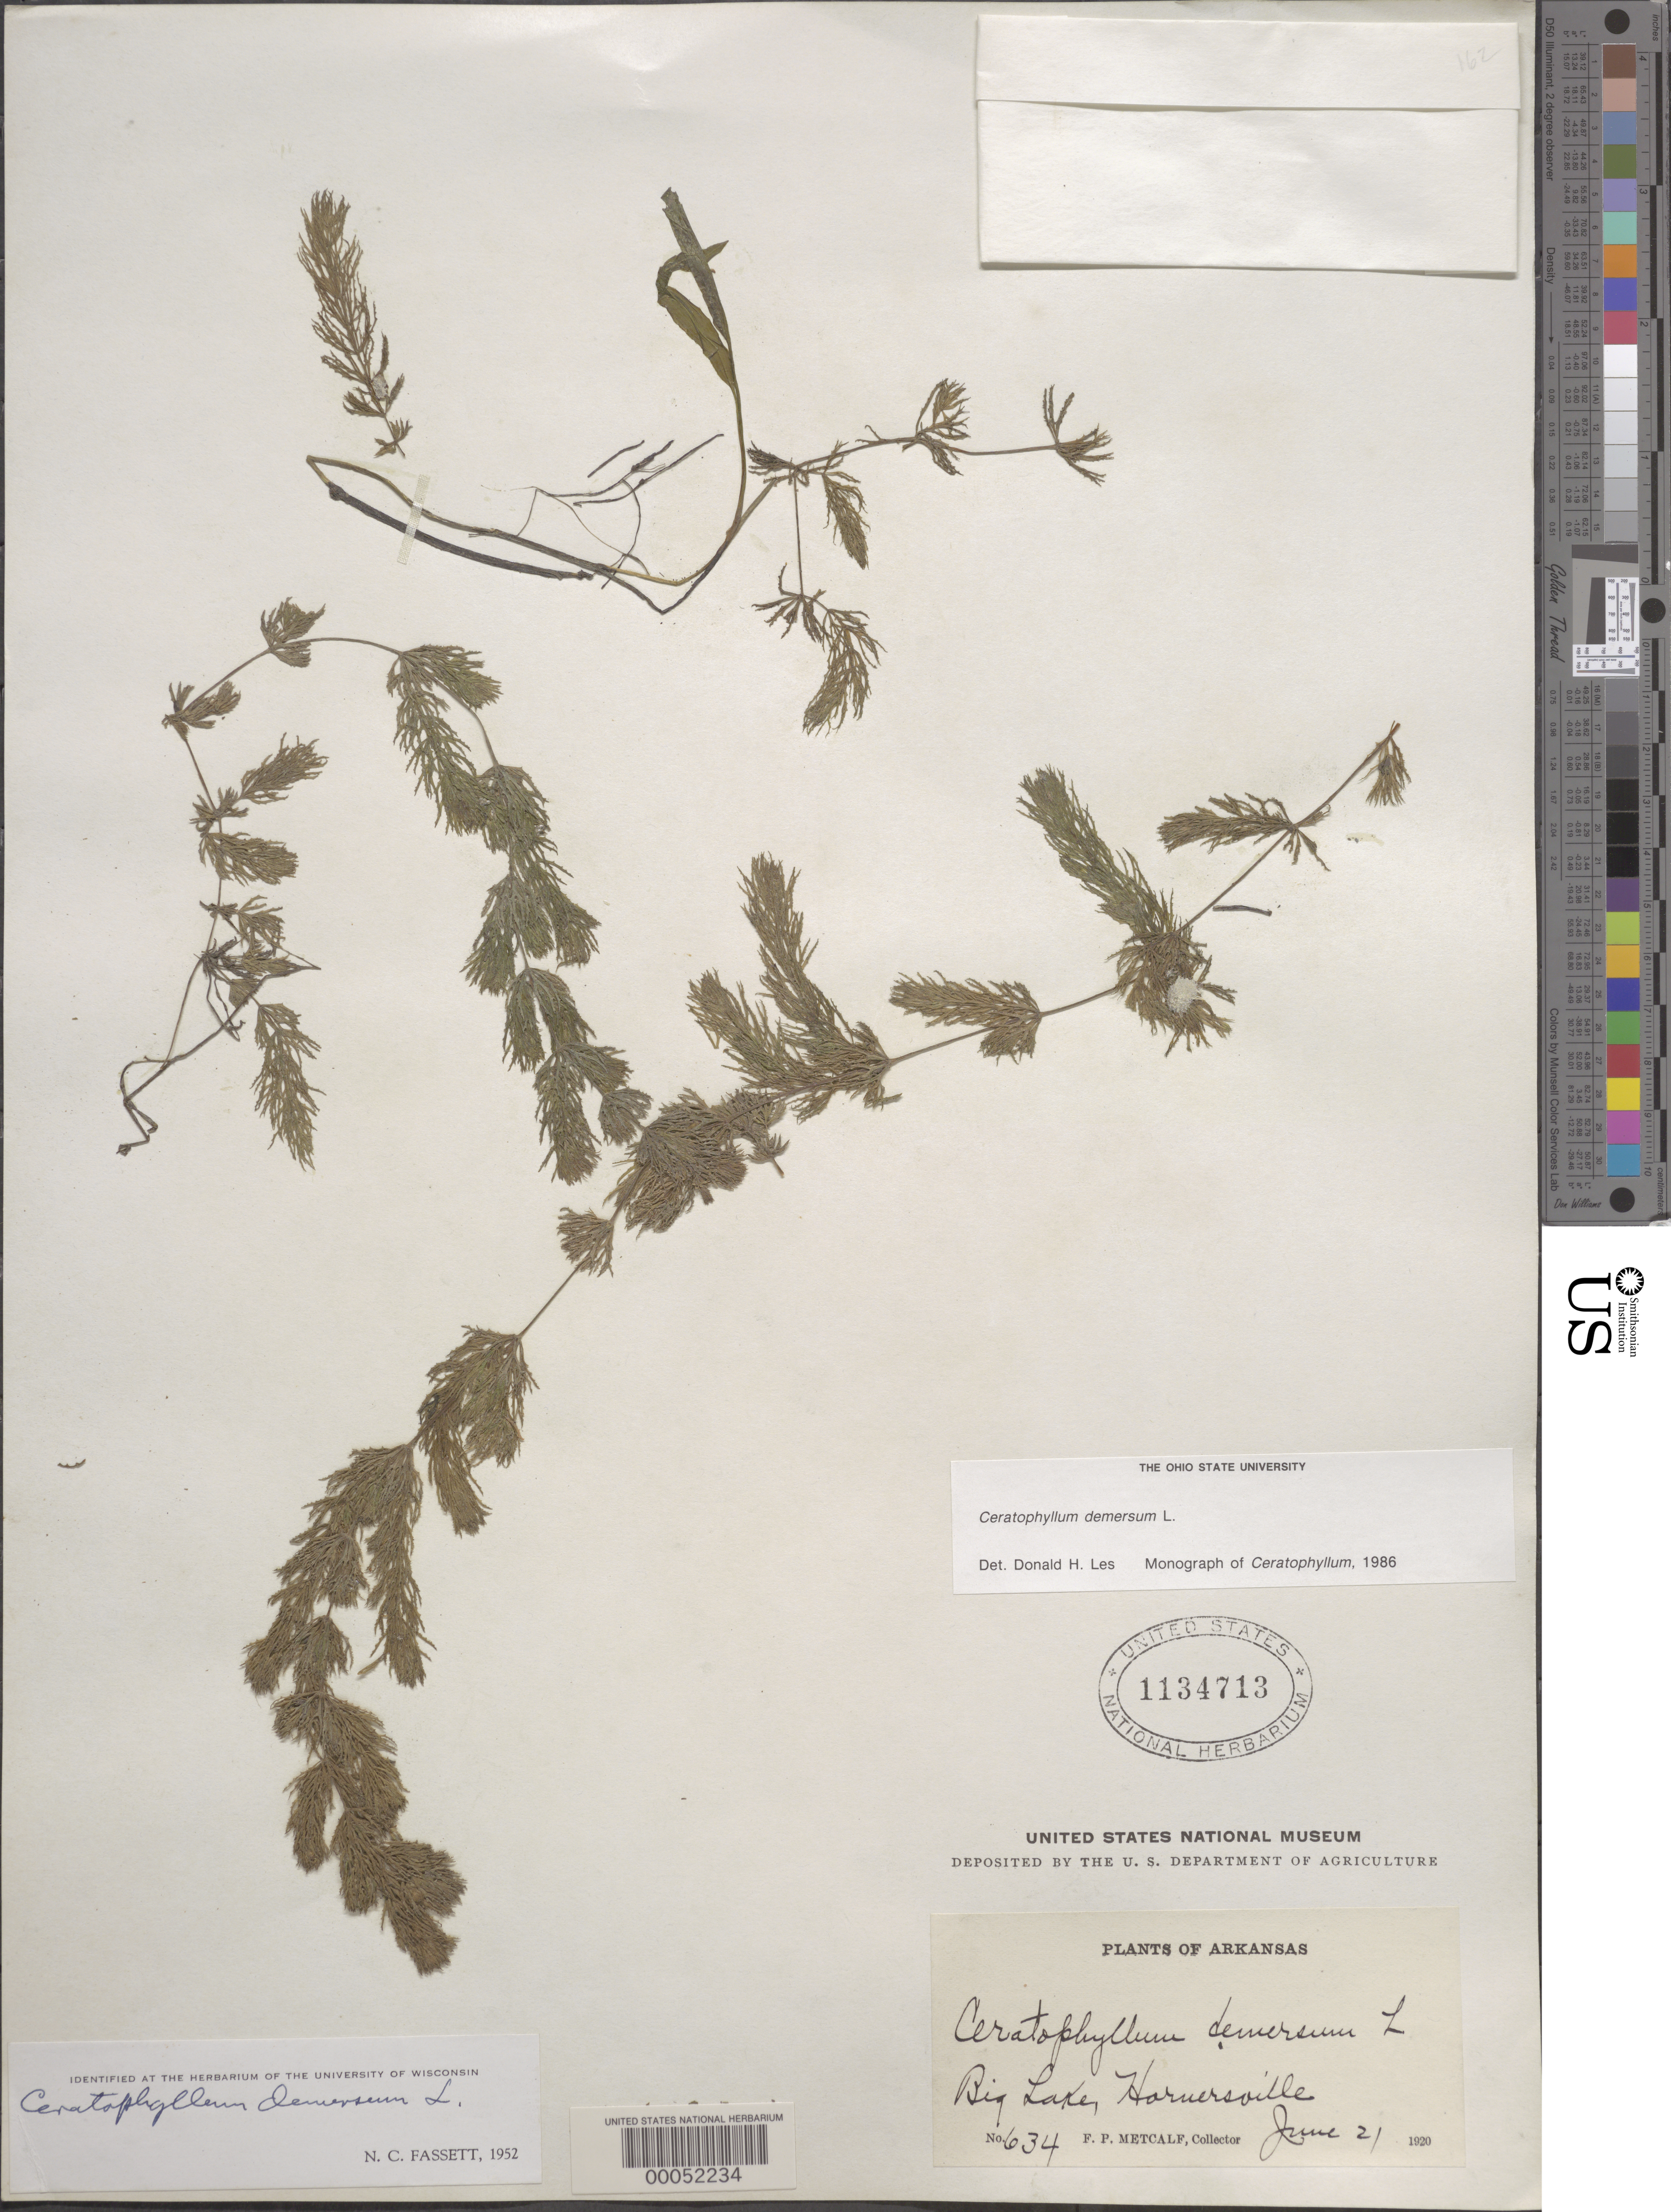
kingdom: Plantae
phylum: Tracheophyta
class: Magnoliopsida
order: Ceratophyllales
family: Ceratophyllaceae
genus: Ceratophyllum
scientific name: Ceratophyllum demersum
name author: L.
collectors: F. P. Metcalf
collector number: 634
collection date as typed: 21 Jun 1920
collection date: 1920-06-21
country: United States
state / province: Arkansas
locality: Big lake, horversville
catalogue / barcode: US 1134713